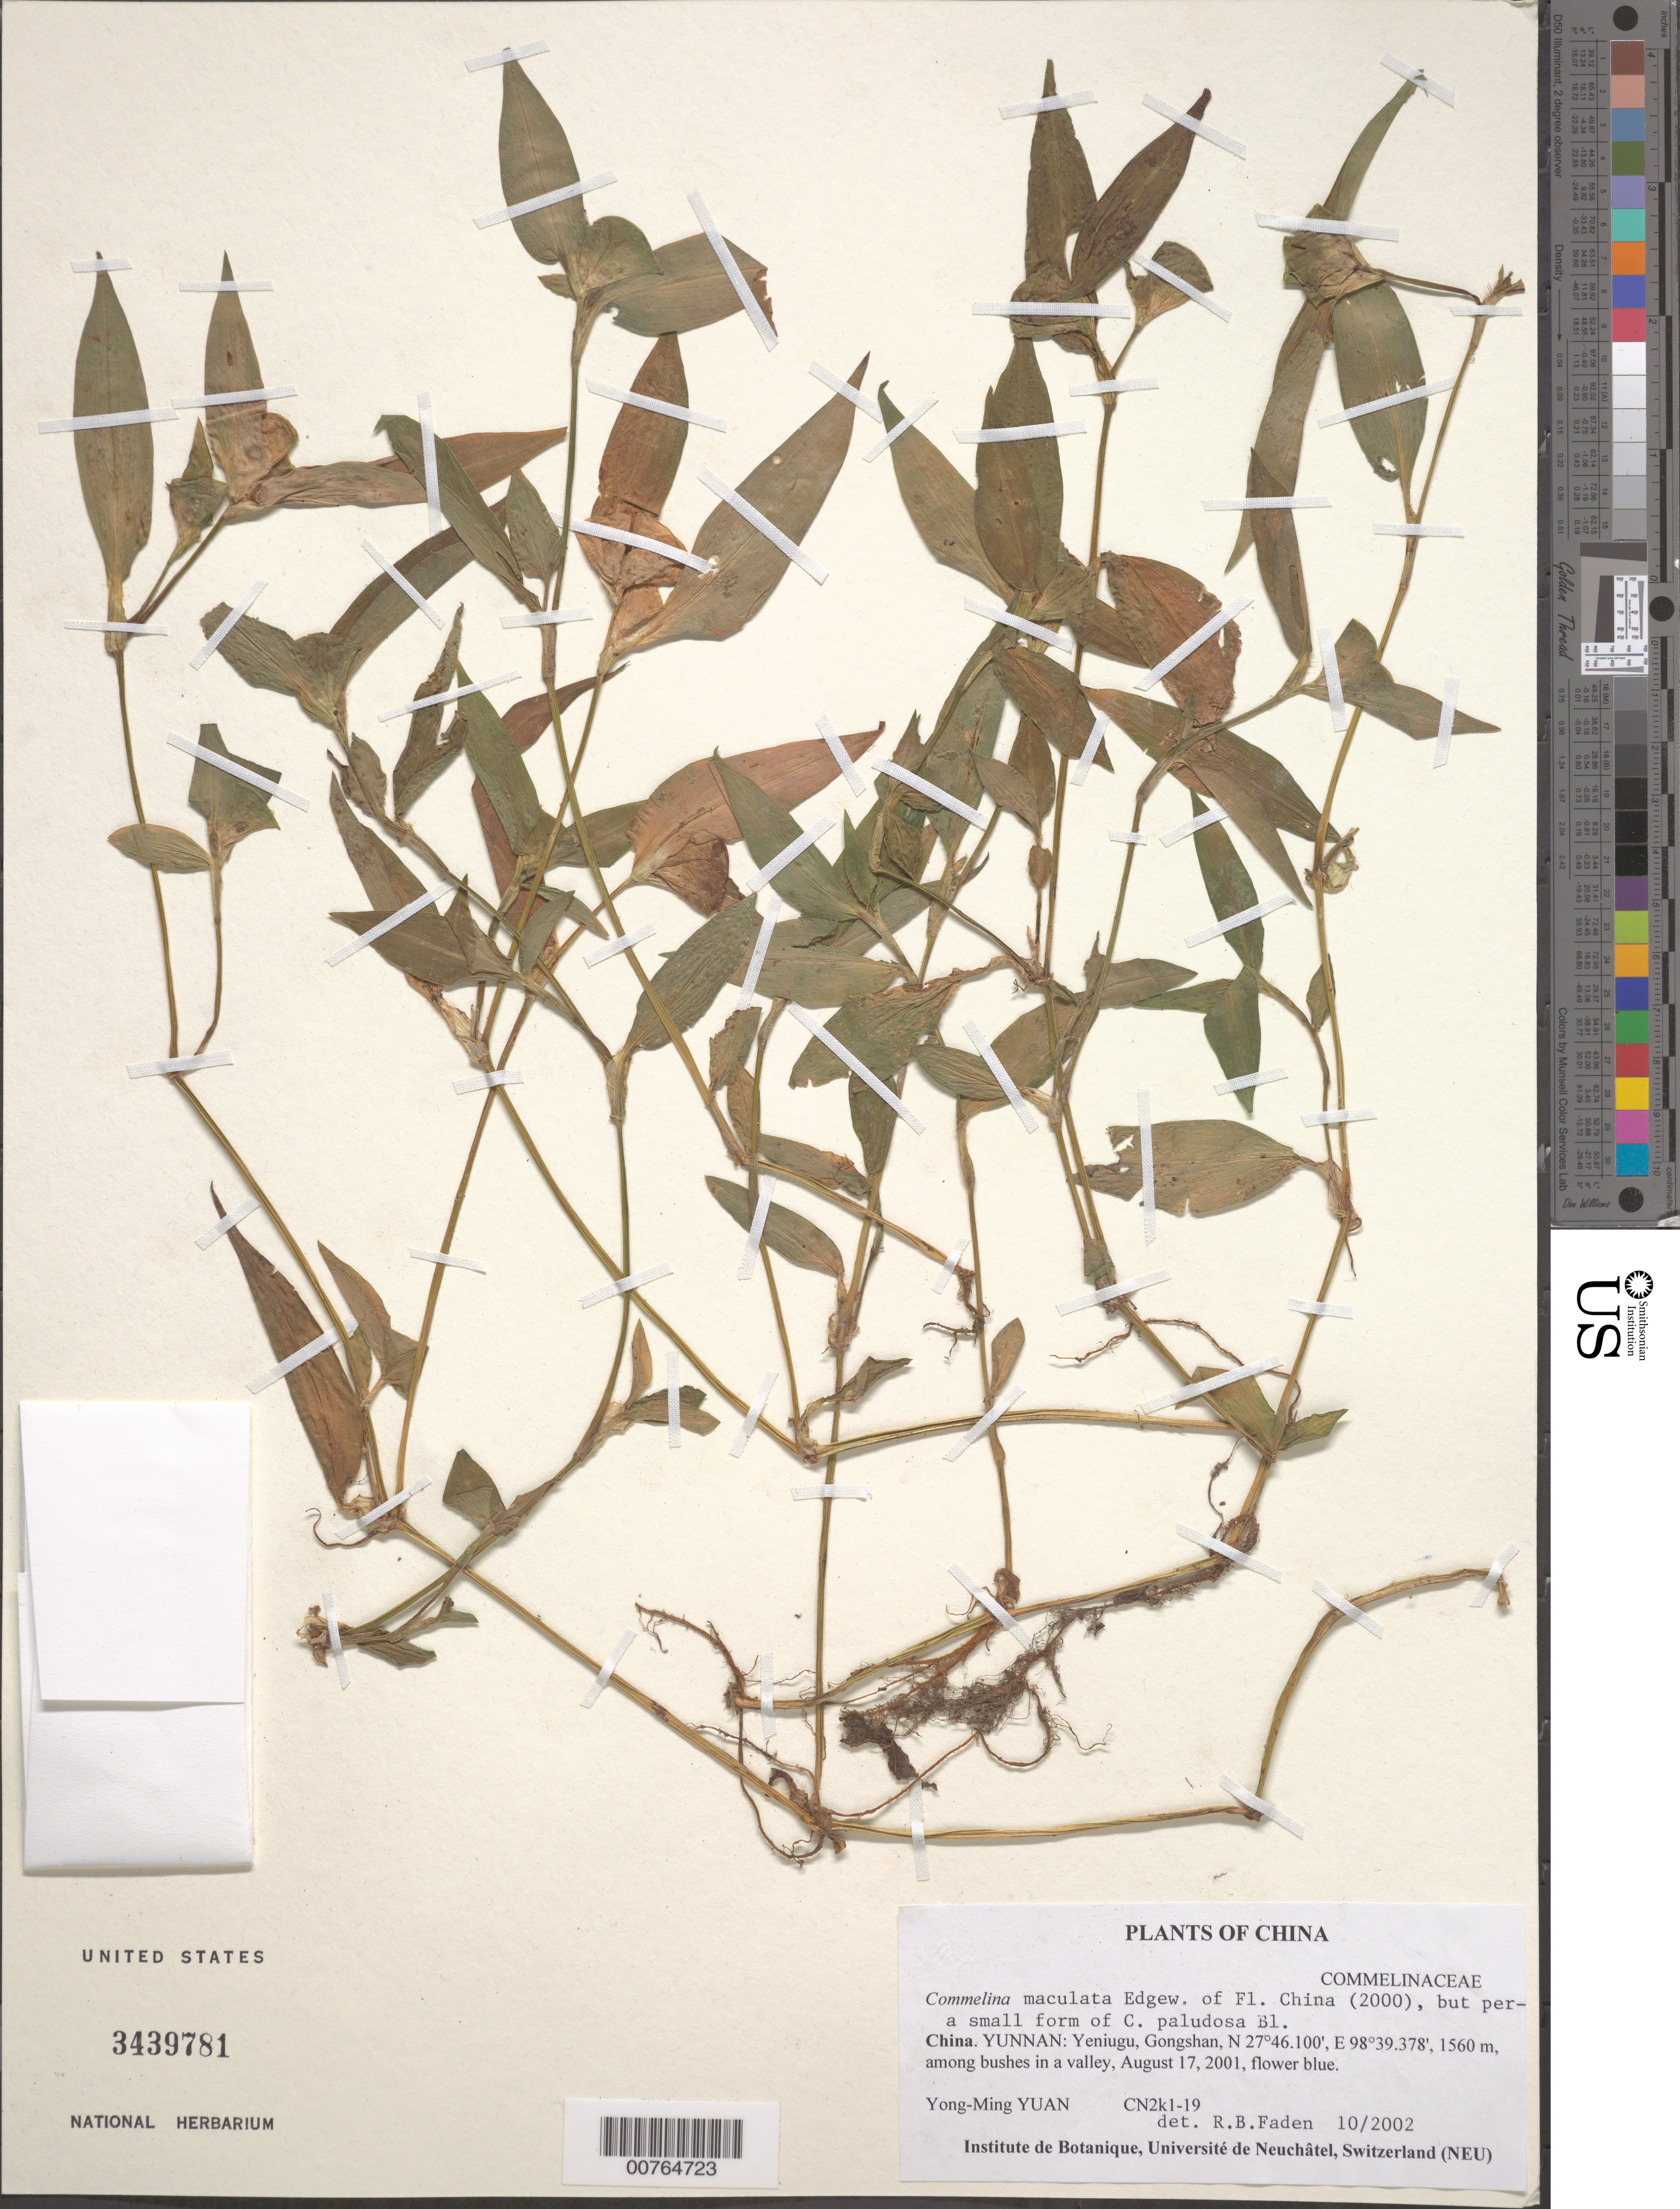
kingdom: Plantae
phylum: Tracheophyta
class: Liliopsida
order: Commelinales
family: Commelinaceae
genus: Commelina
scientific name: Commelina maculata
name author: Edgew.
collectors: Y. M. Yuan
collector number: CN2k1-19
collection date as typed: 17 Aug 2001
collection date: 2001-08-17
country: China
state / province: Yunnan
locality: Yeniugu, Gongshan.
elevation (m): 1560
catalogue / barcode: US 3439781